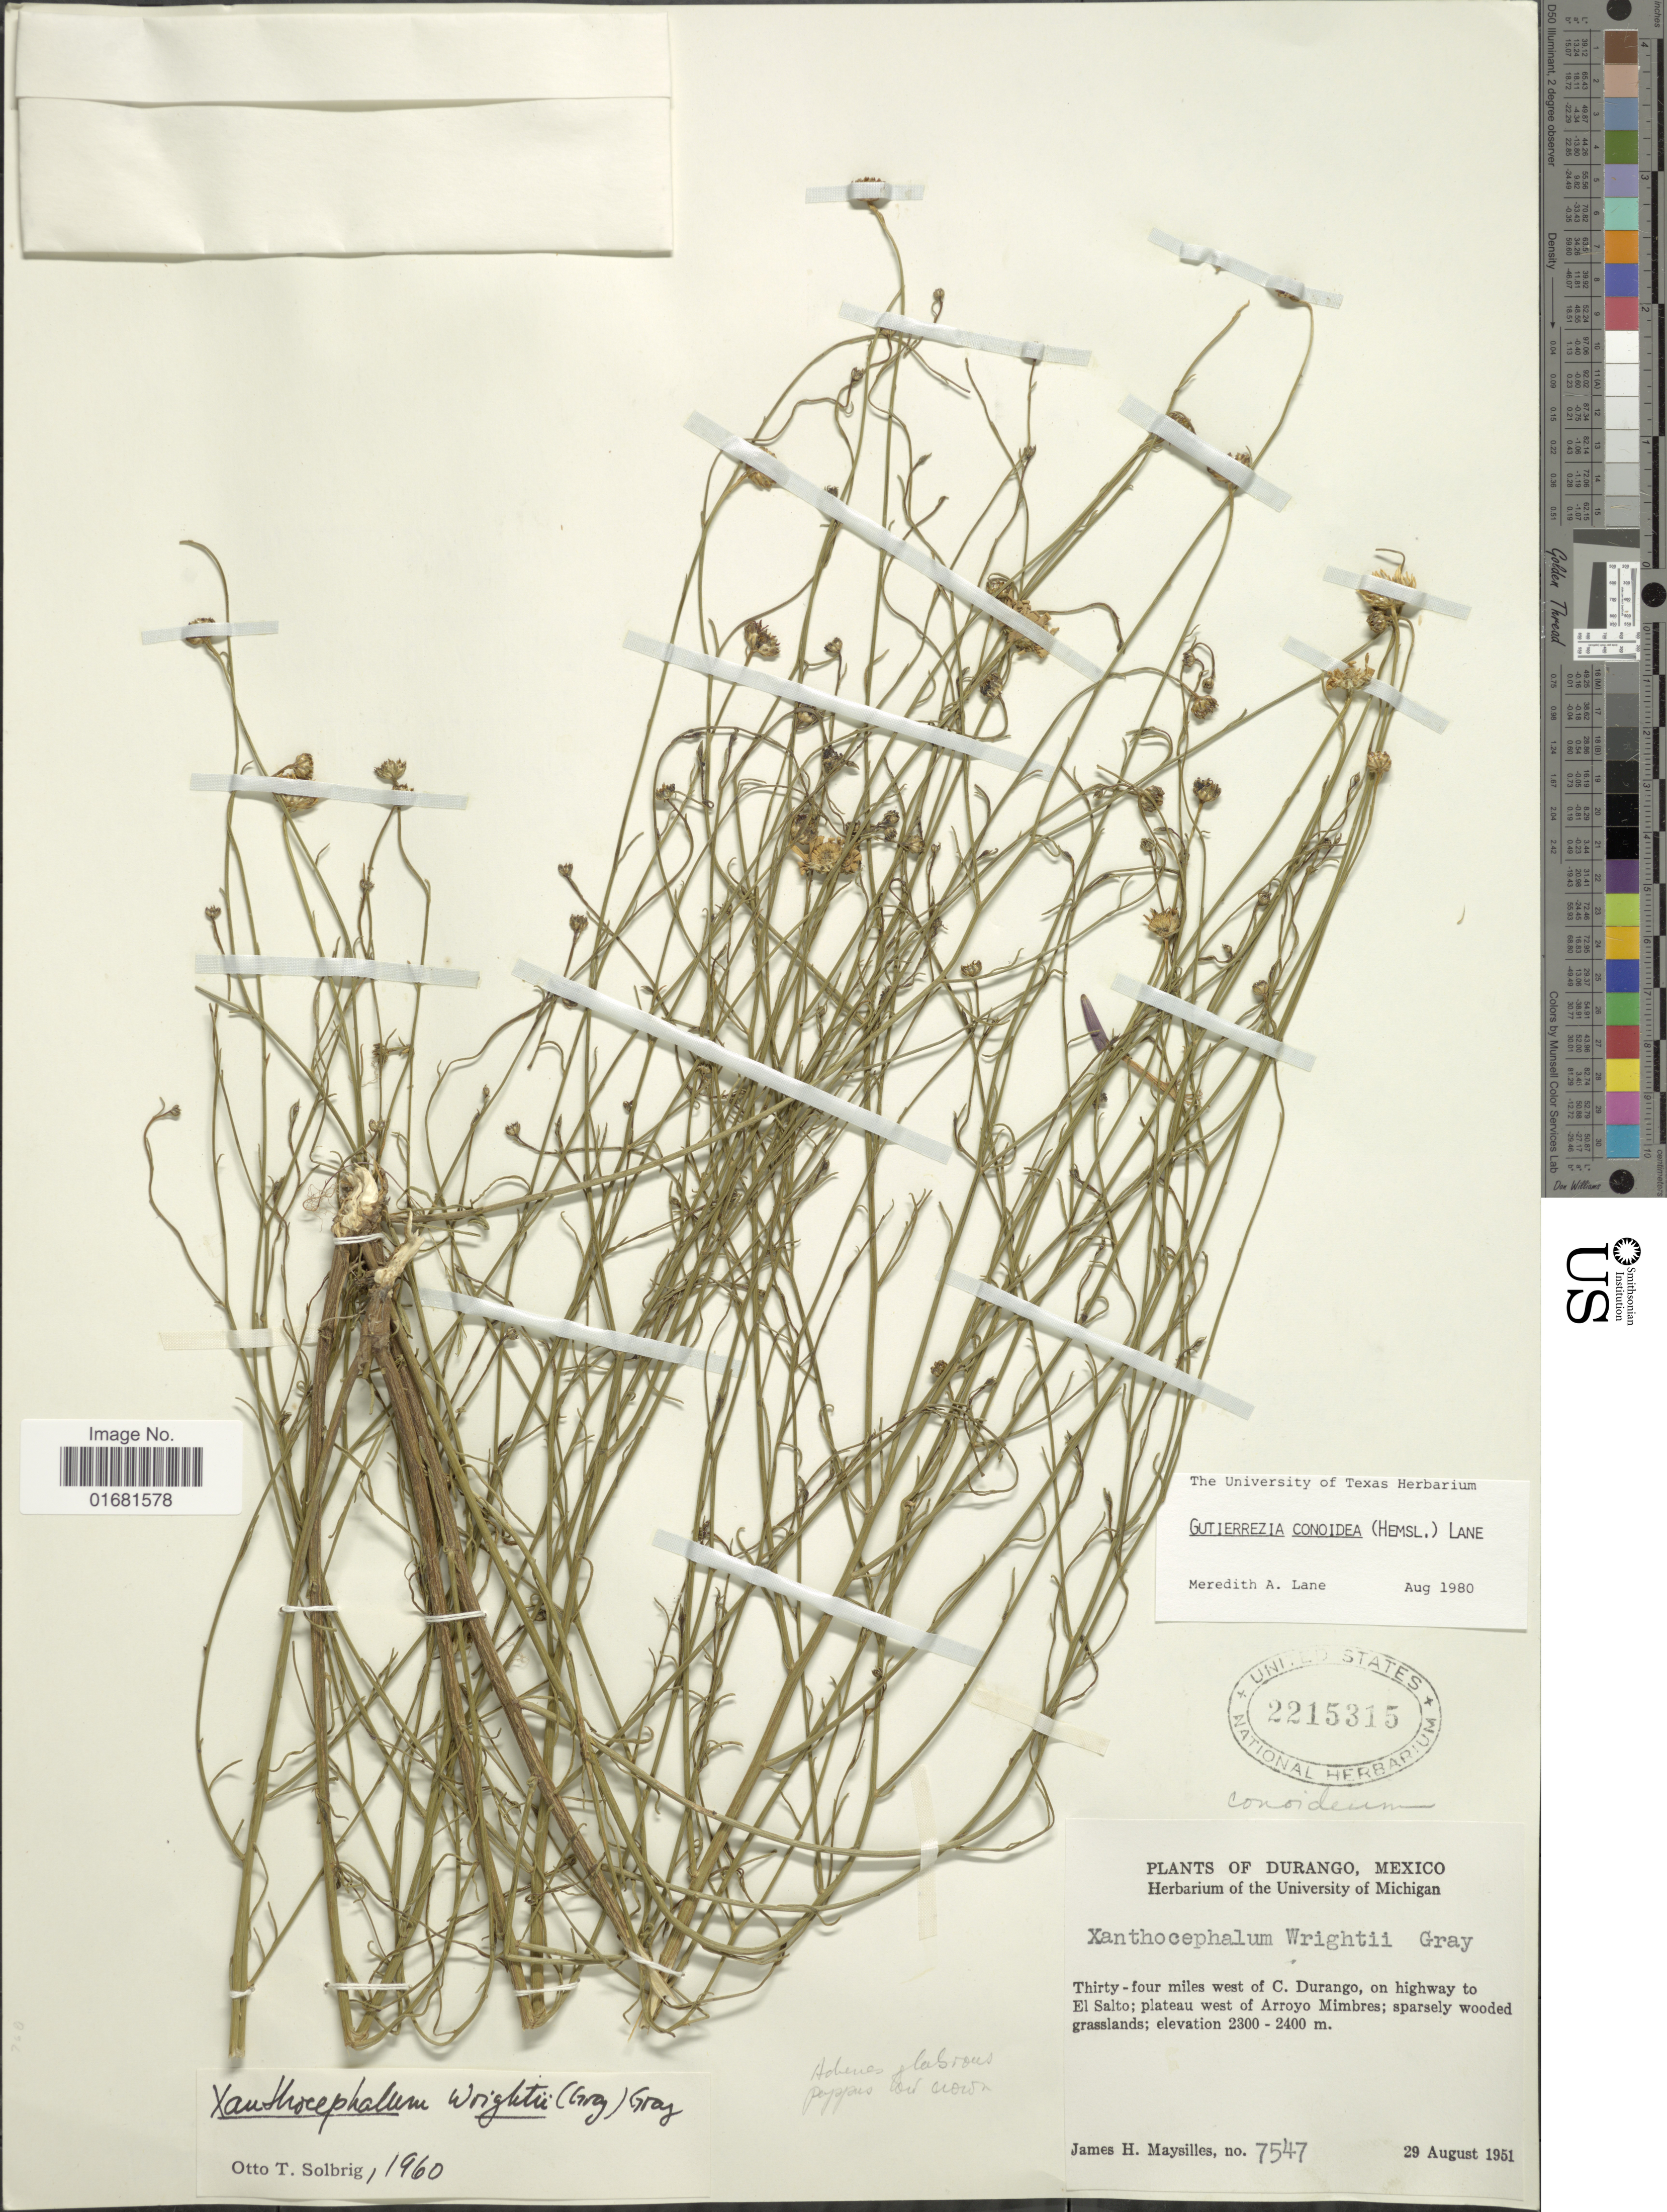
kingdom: Plantae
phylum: Tracheophyta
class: Magnoliopsida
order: Asterales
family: Asteraceae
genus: Gutierrezia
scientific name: Gutierrezia conoidea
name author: (Hemsl.) M.A. Lane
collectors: J. Maysilles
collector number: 7547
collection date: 1951-08-29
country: Mexico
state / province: Durango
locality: Durango, Mexico. Thirthy-four miles west of C. Durango, on highway to El Salto; plateau west of Arroyo Mimbres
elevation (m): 2300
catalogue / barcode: US 2215315